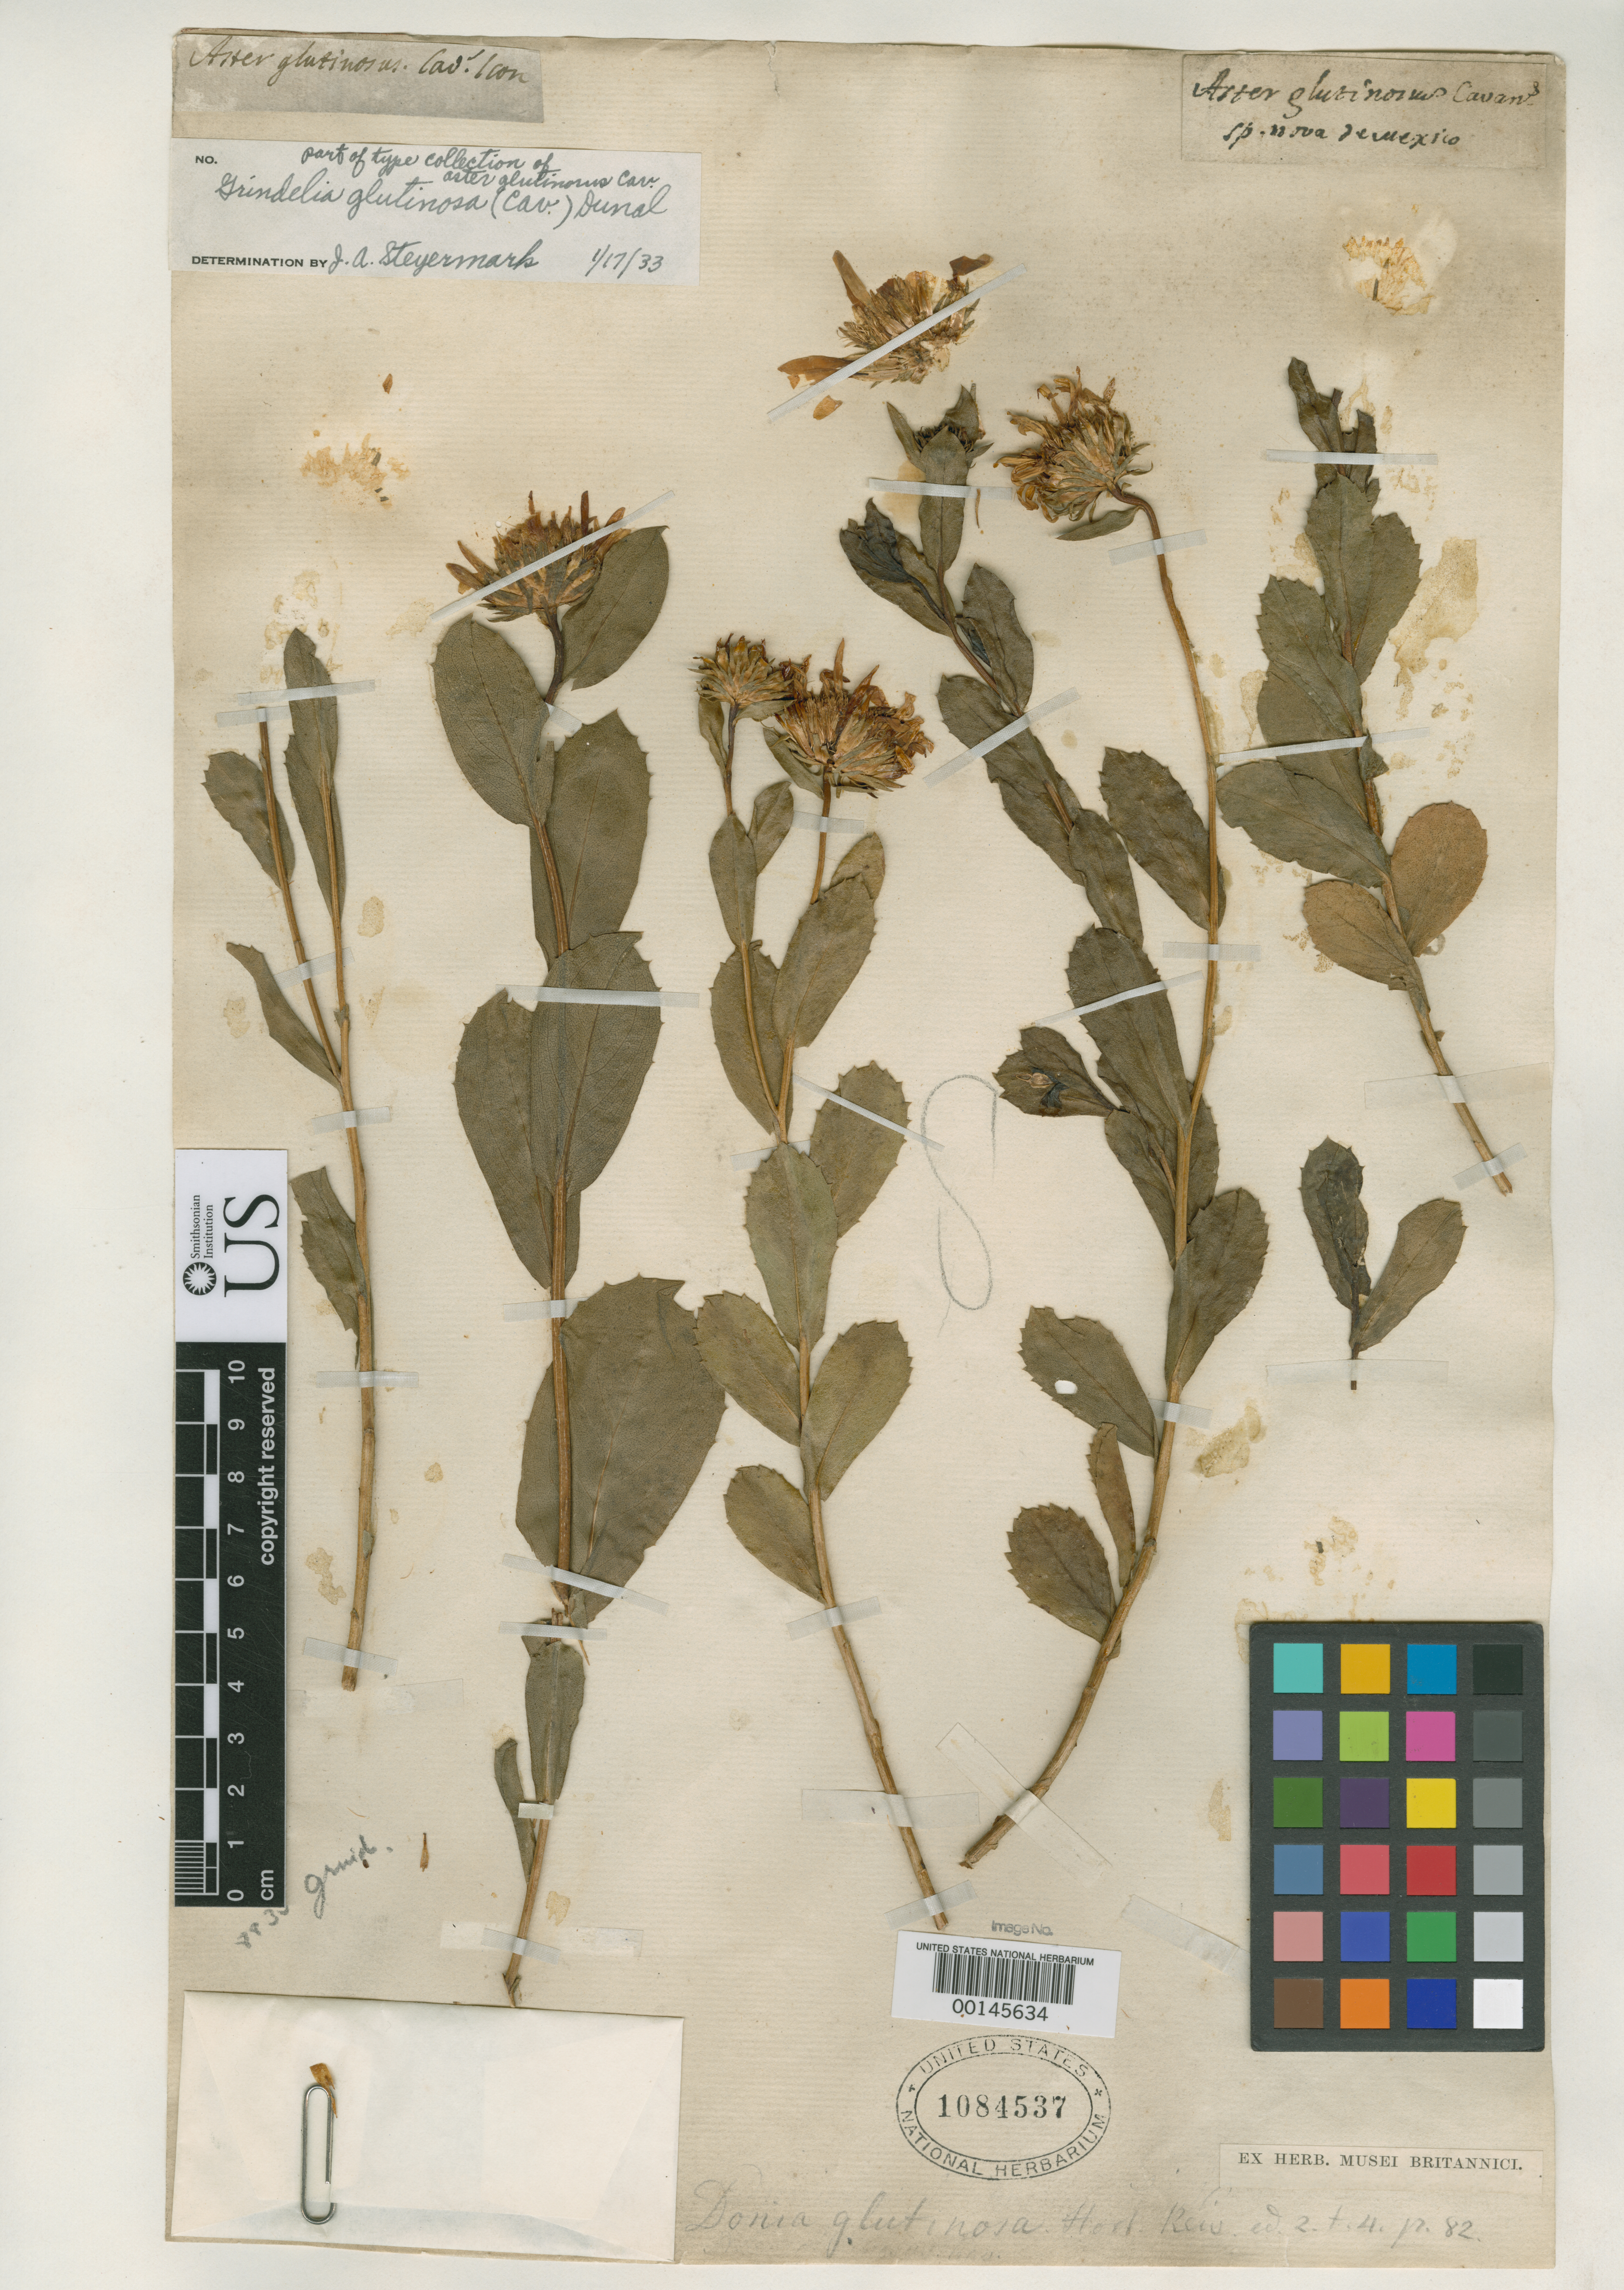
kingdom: Plantae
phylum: Tracheophyta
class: Magnoliopsida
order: Asterales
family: Asteraceae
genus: Aster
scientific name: Aster glutinosus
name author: Cav.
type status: Type Collection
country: Mexico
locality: E of Monserrat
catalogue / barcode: US 1084537